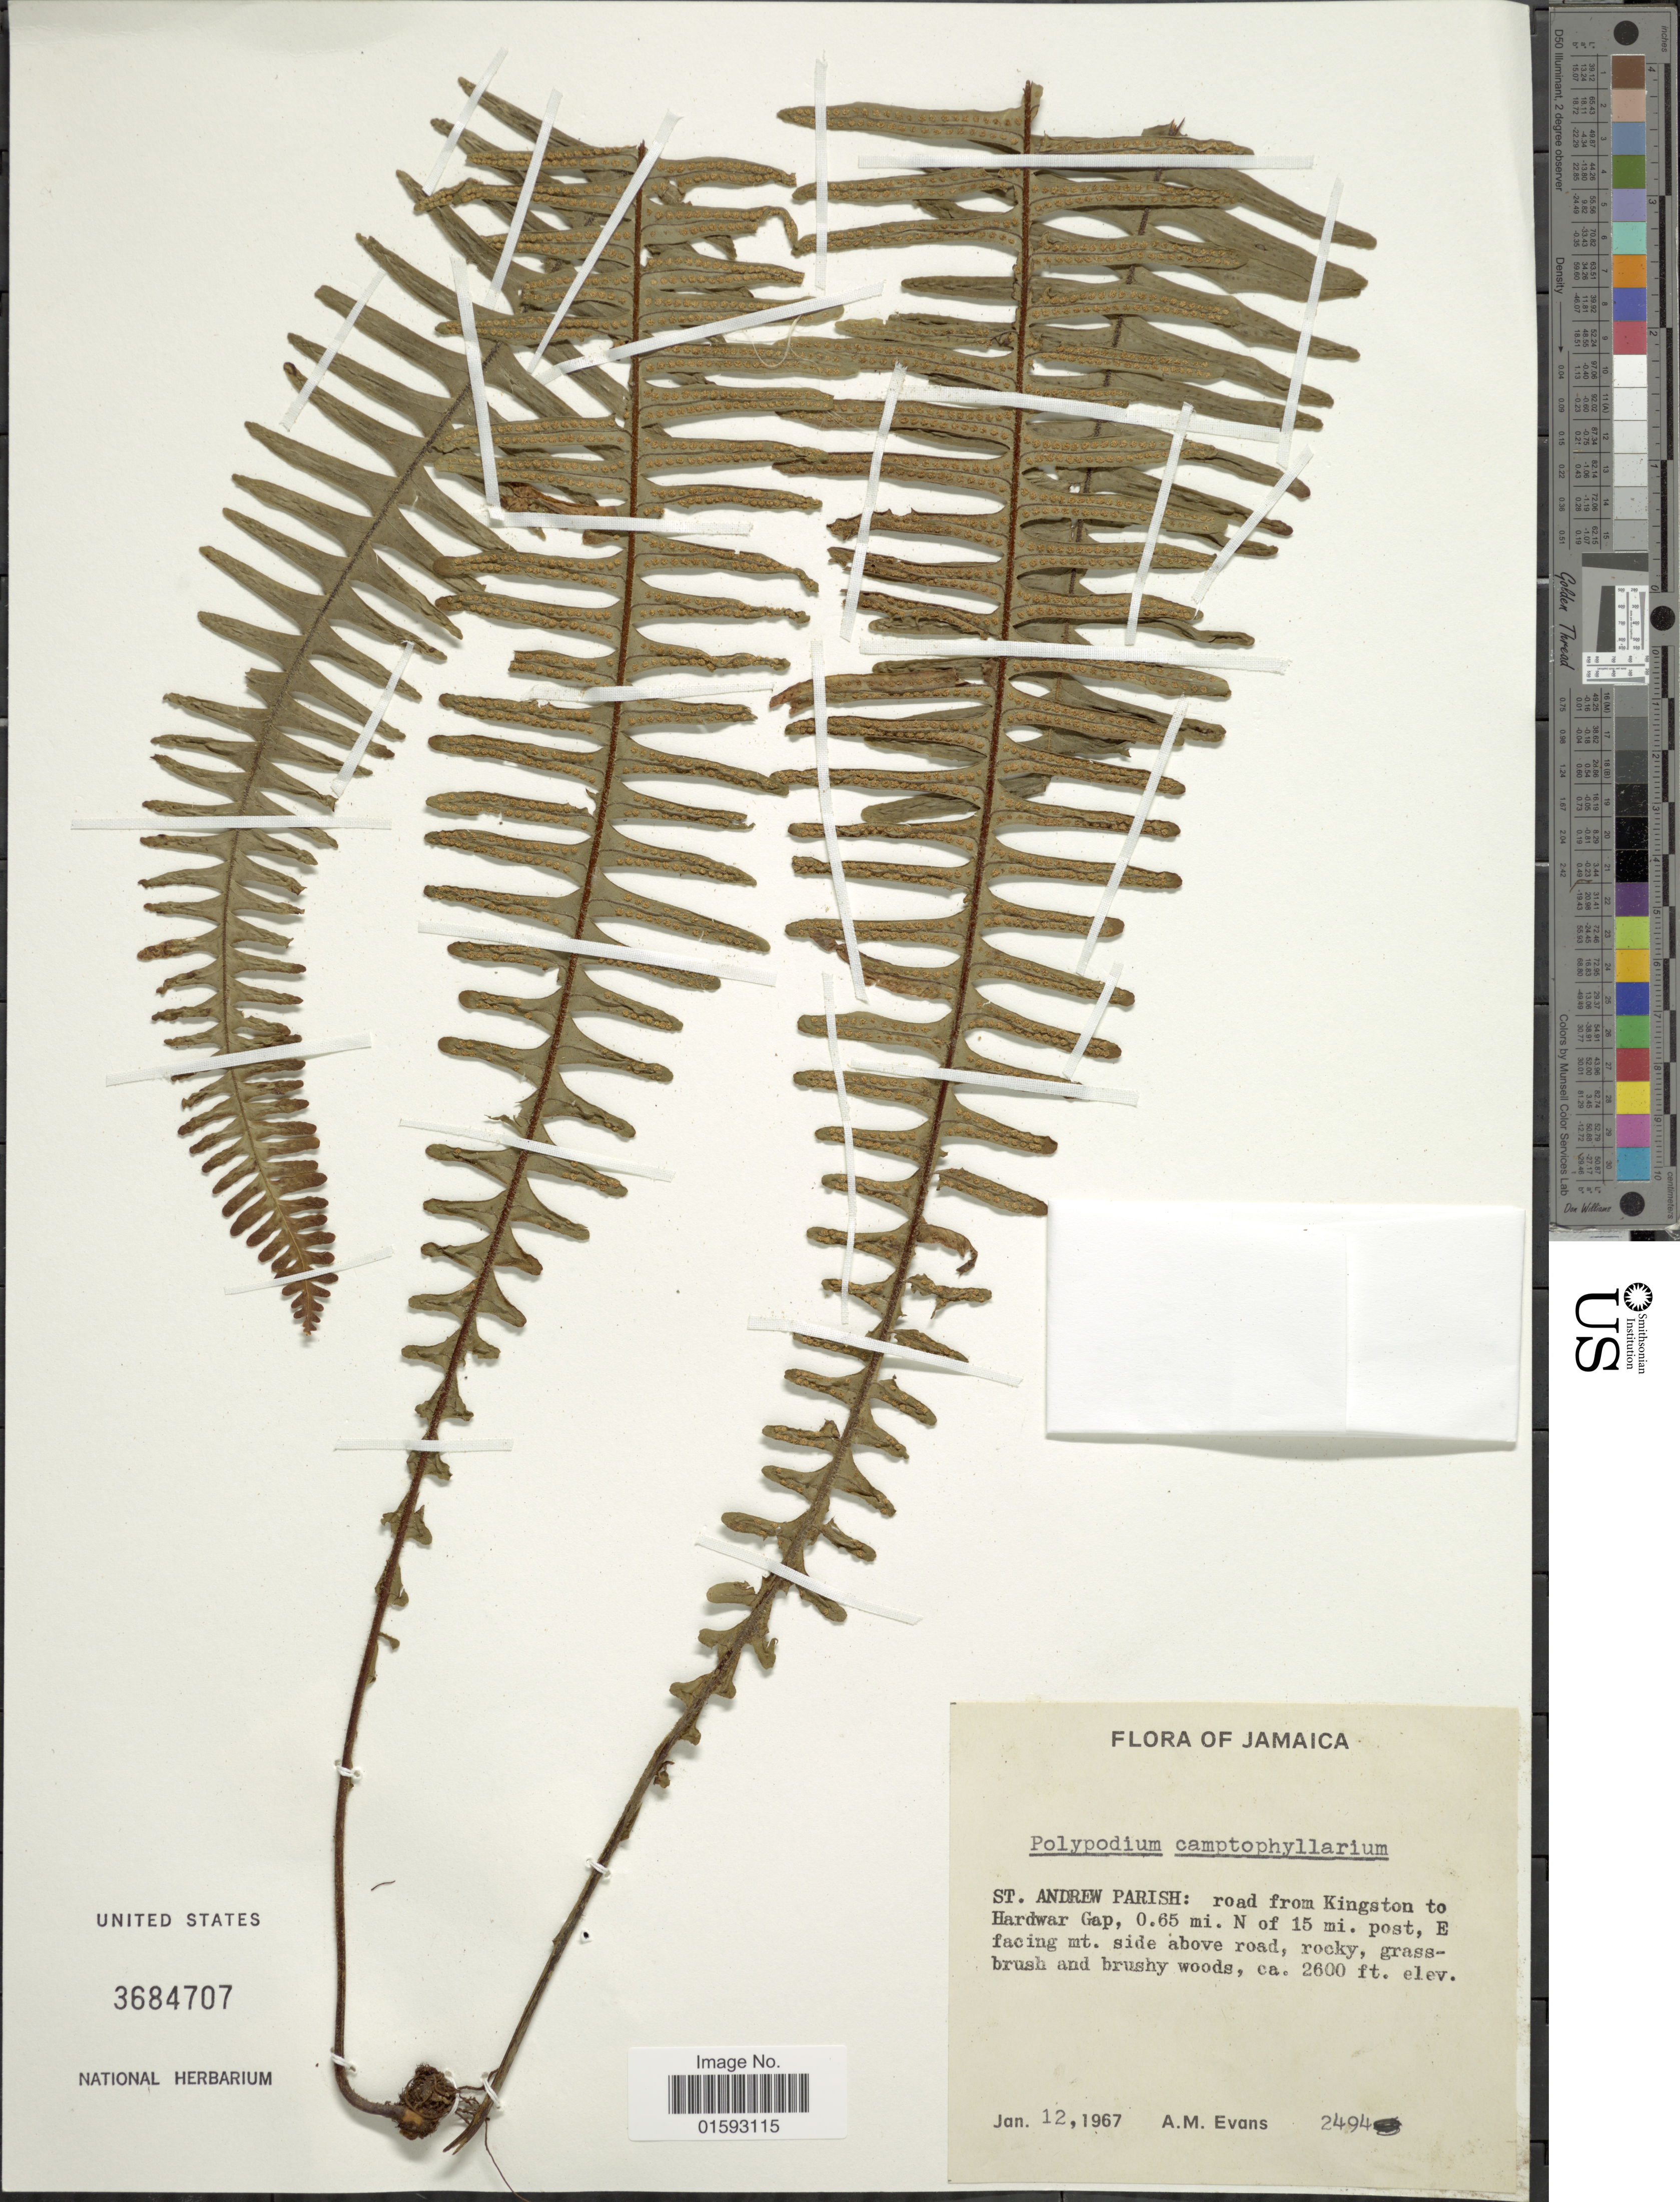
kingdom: Plantae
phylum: Tracheophyta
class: Polypodiopsida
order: Polypodiales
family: Polypodiaceae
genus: Pecluma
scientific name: Pecluma camptophyllaria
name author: (Fée) M.G. Price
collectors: A. M. Evans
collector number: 2494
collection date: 1967-01-12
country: Jamaica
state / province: Saint Andrew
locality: Road from Kingston to Hardwar Gap, 0.65 mi. N of 15 mi. post, E facing mt. side above road, rockym grassbrush and brushy woods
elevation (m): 792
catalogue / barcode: US 3684707